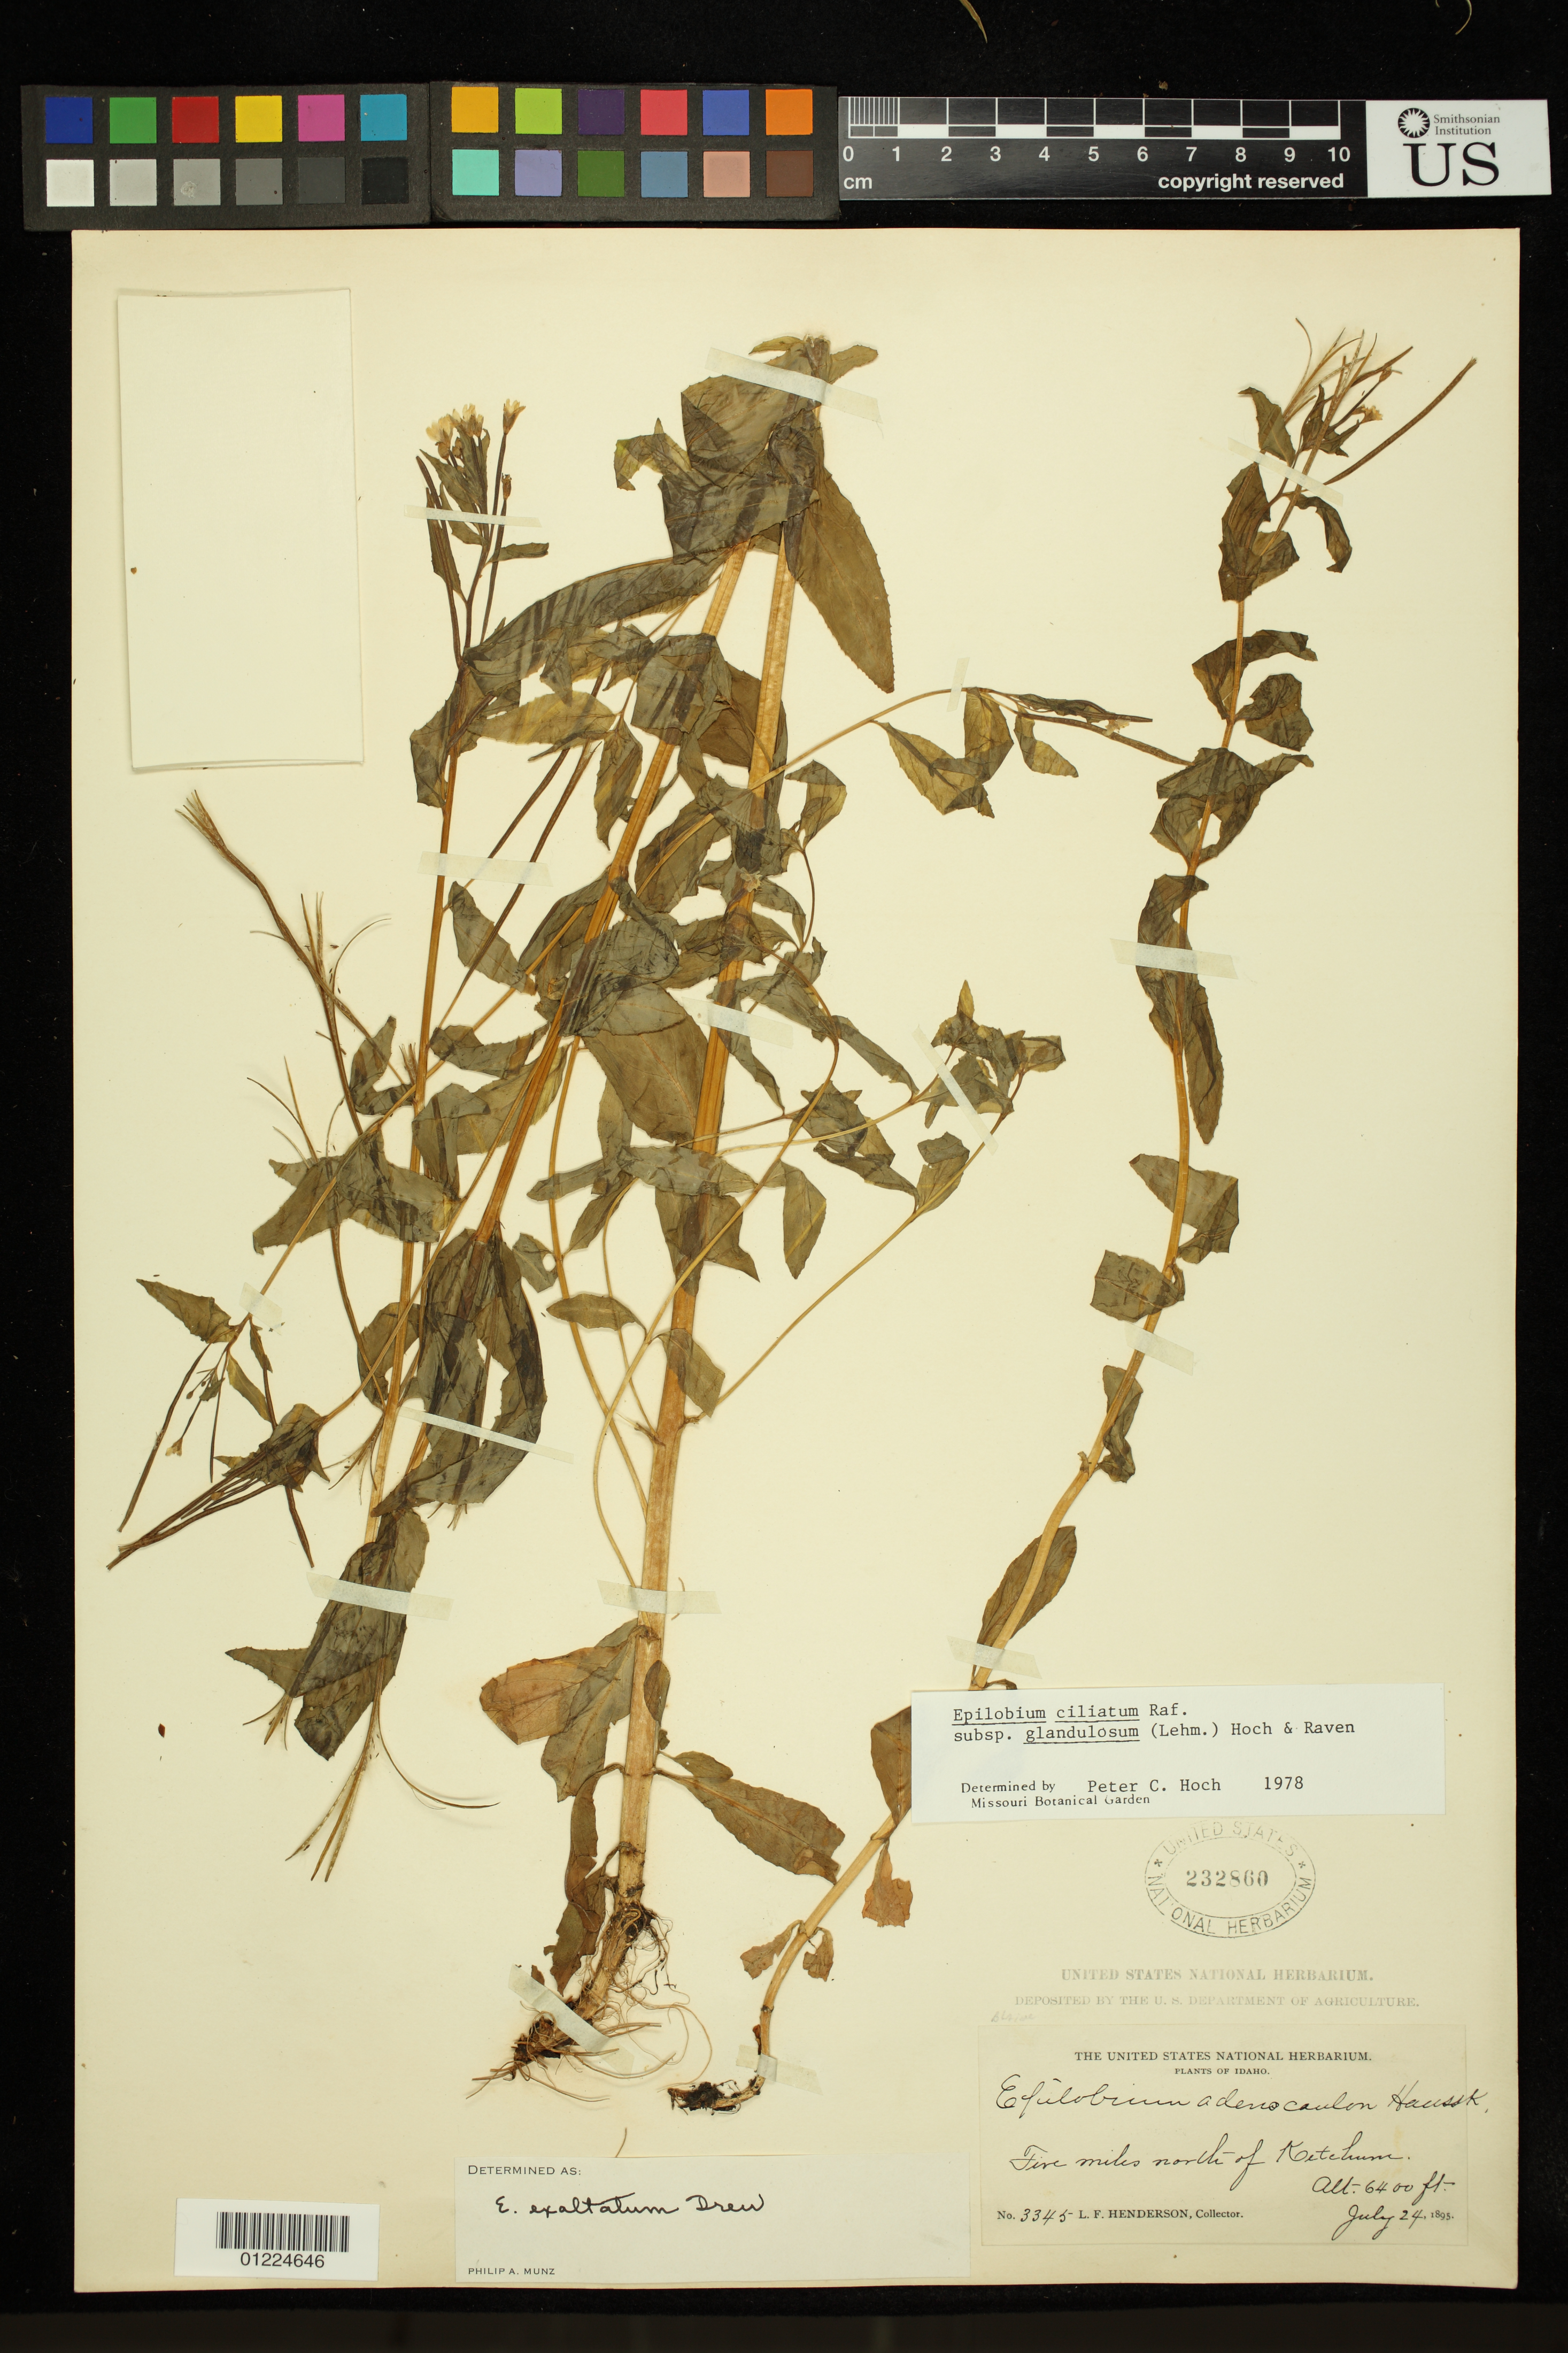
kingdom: Plantae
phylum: Tracheophyta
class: Magnoliopsida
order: Myrtales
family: Onagraceae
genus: Epilobium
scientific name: Epilobium ciliatum subsp. glandulosum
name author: (Lehm.) Hoch & P.H. Raven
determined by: Hoch, P. C.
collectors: L. F. Henderson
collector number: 3345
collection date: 1895-07-24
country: United States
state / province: Idaho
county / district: Blaine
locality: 5 mi N of Ketchum.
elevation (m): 1951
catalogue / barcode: US 232860